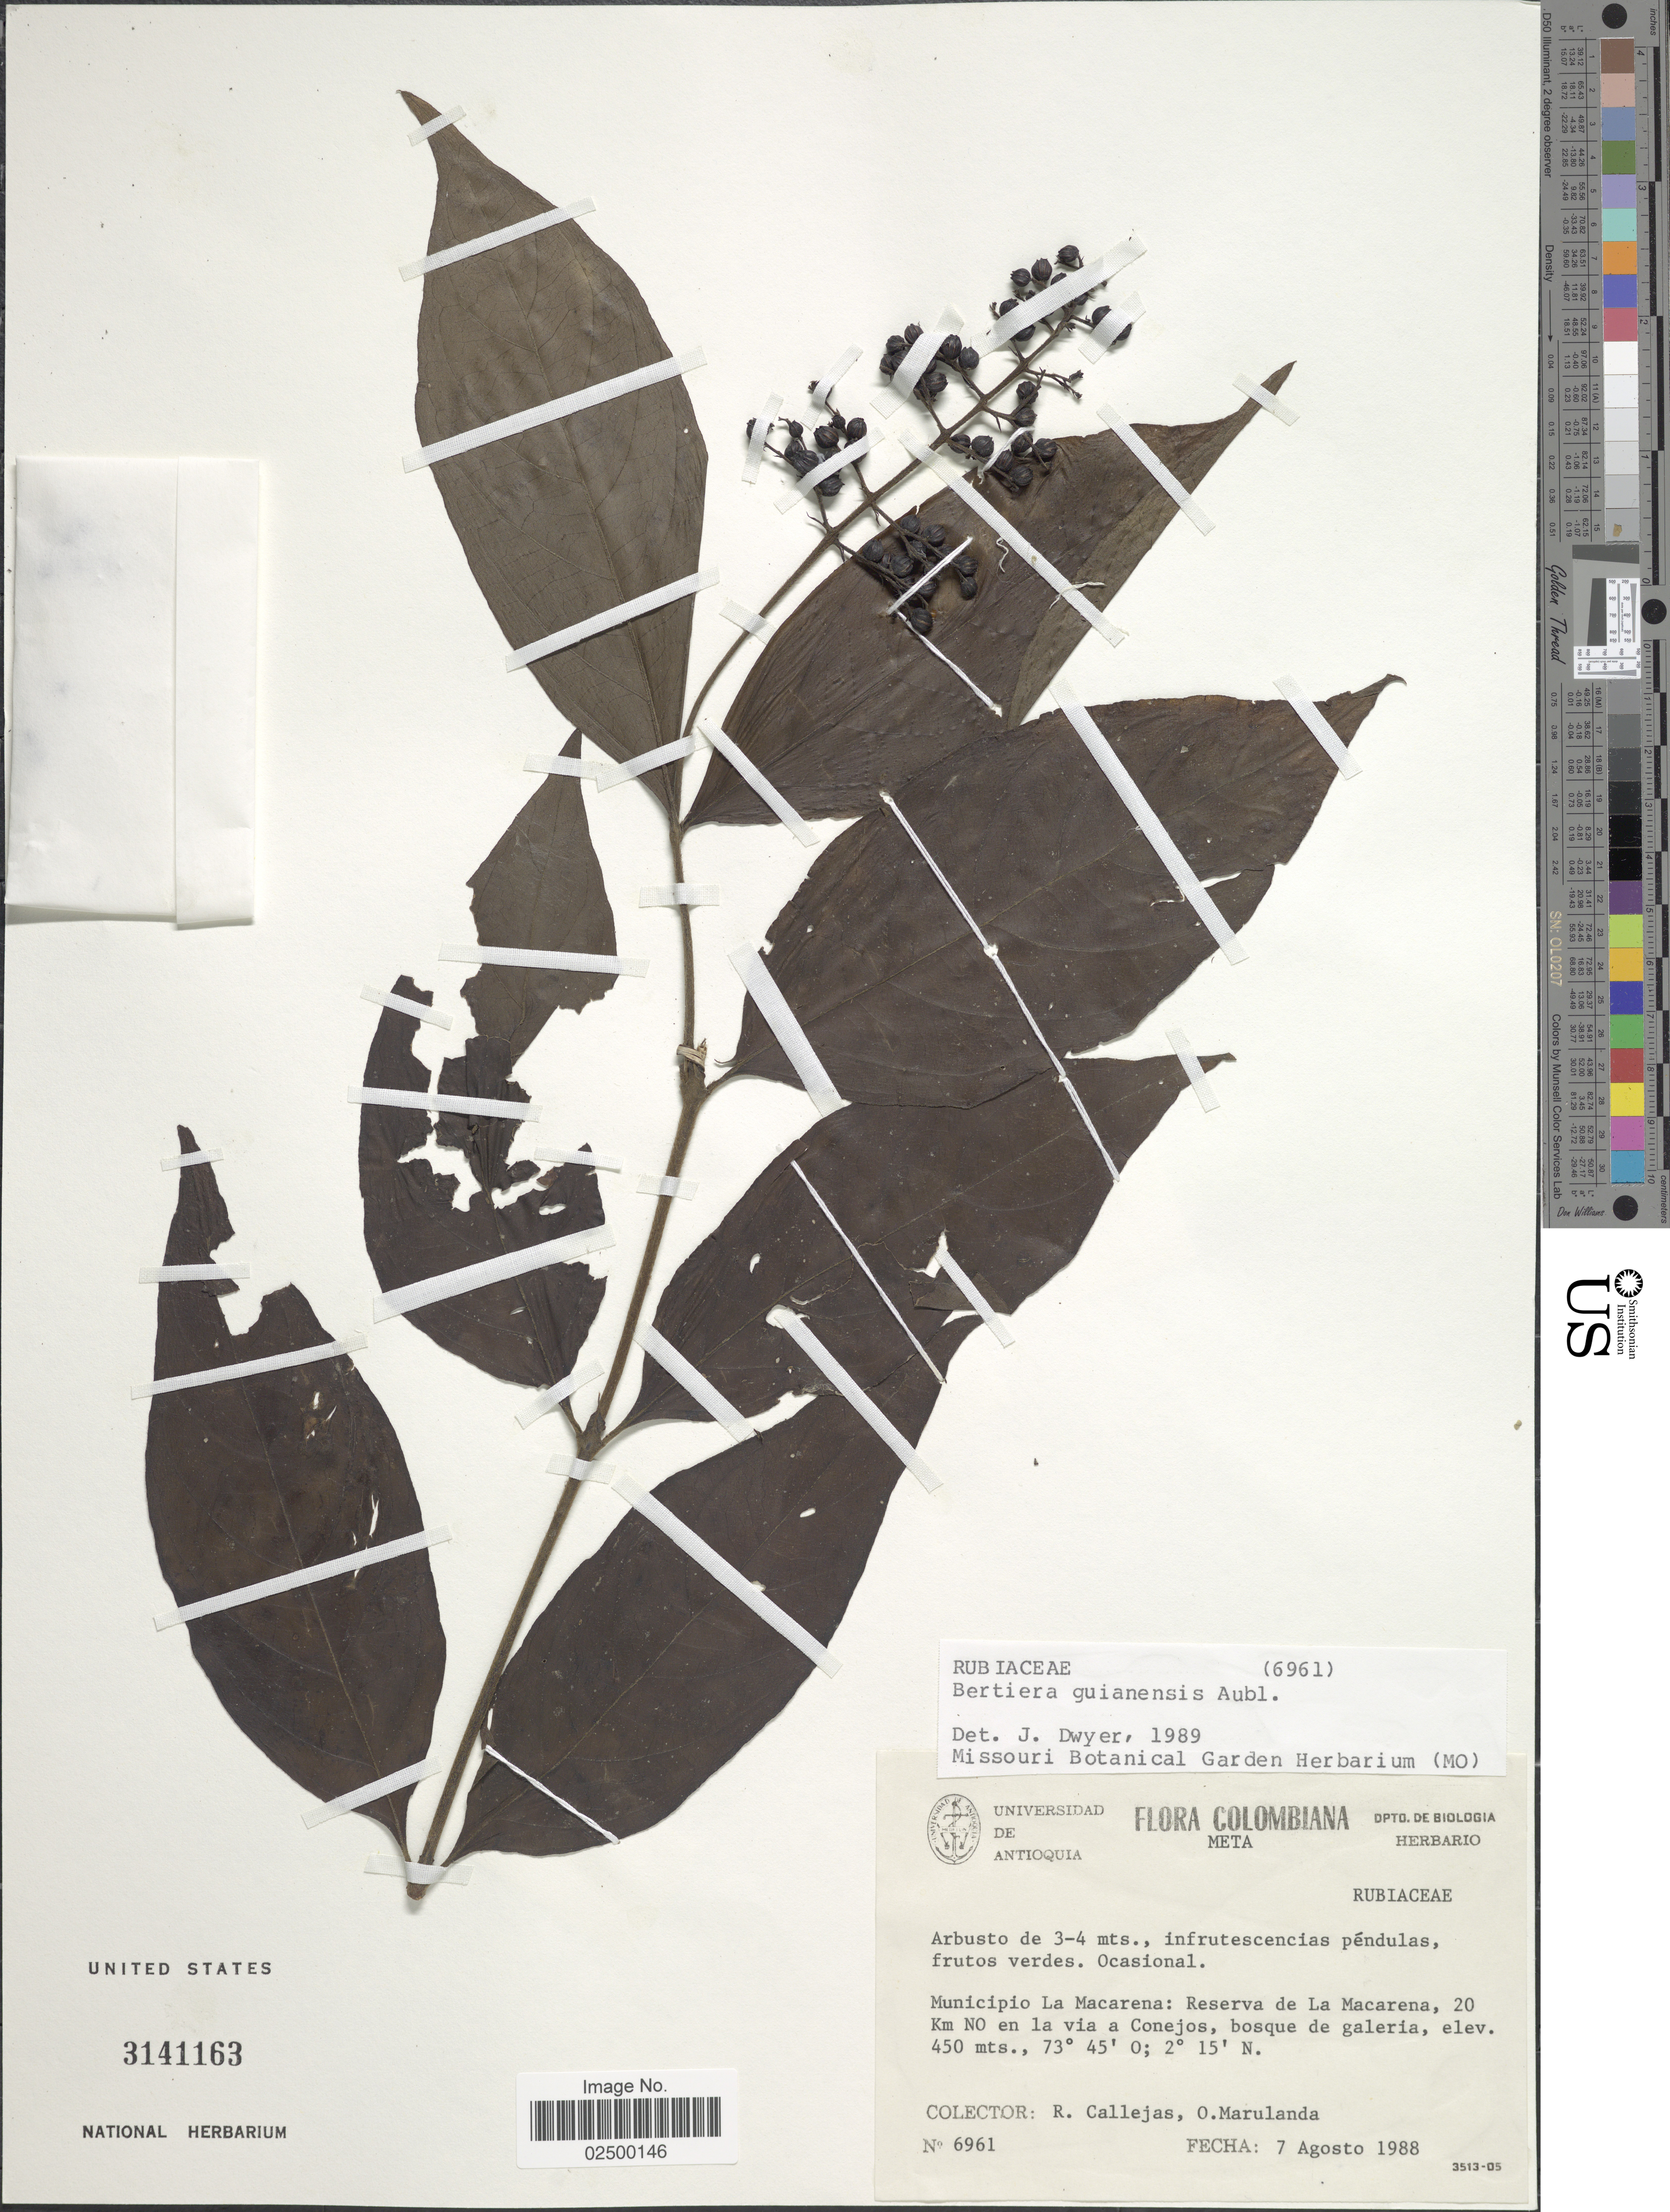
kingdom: Plantae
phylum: Tracheophyta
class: Magnoliopsida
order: Gentianales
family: Rubiaceae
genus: Bertiera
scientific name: Bertiera guianensis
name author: Aubl.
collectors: R. Callejas & O. Marulanda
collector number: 6961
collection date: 1988-08-07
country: Colombia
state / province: Meta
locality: Municipio La Macarena: Reserva de La Macarena, 20 km NO en la via a Conejos, bosque de galeria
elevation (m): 450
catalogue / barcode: US 3141163